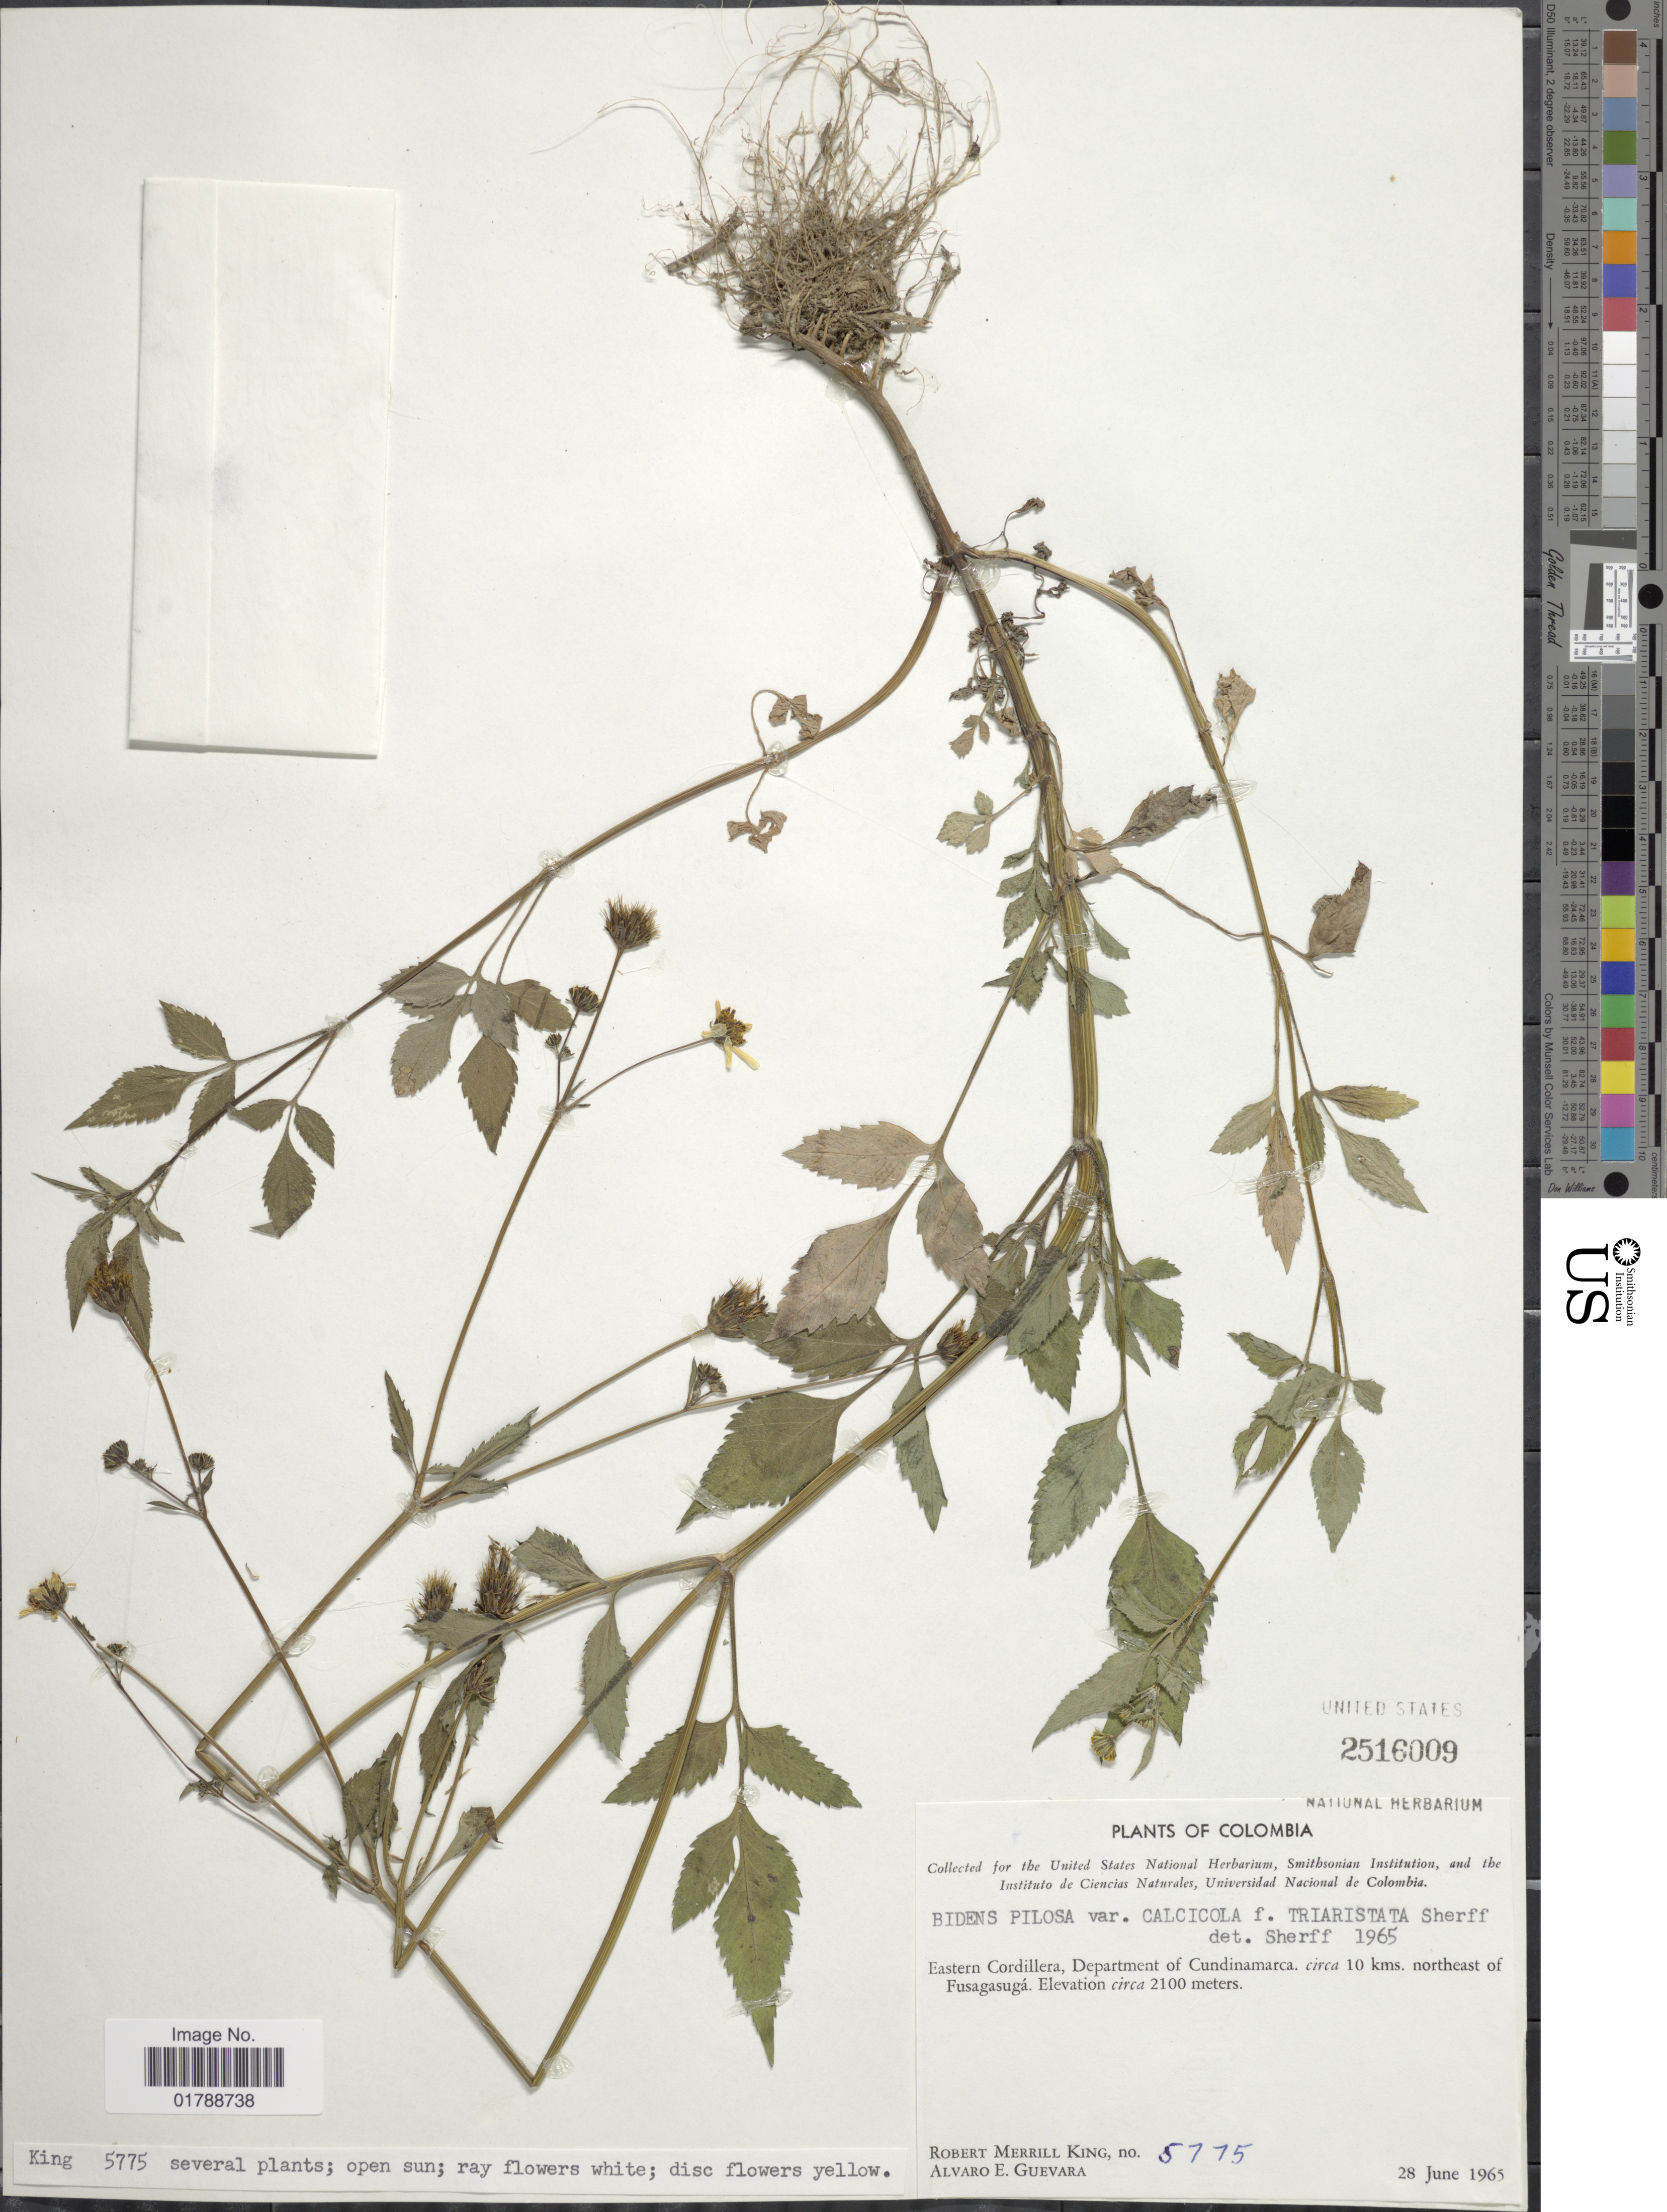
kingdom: Plantae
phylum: Tracheophyta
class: Magnoliopsida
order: Asterales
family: Asteraceae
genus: Bidens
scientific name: Bidens pilosa var. calcicola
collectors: R. M. King & A. E. Guevara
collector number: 5775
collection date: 1965-06-28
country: Colombia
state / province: Cundinamarca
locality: Eastern Cordillera. circa 10 kms. northeast of Fusagasugá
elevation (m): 2100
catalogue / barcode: US 2516009